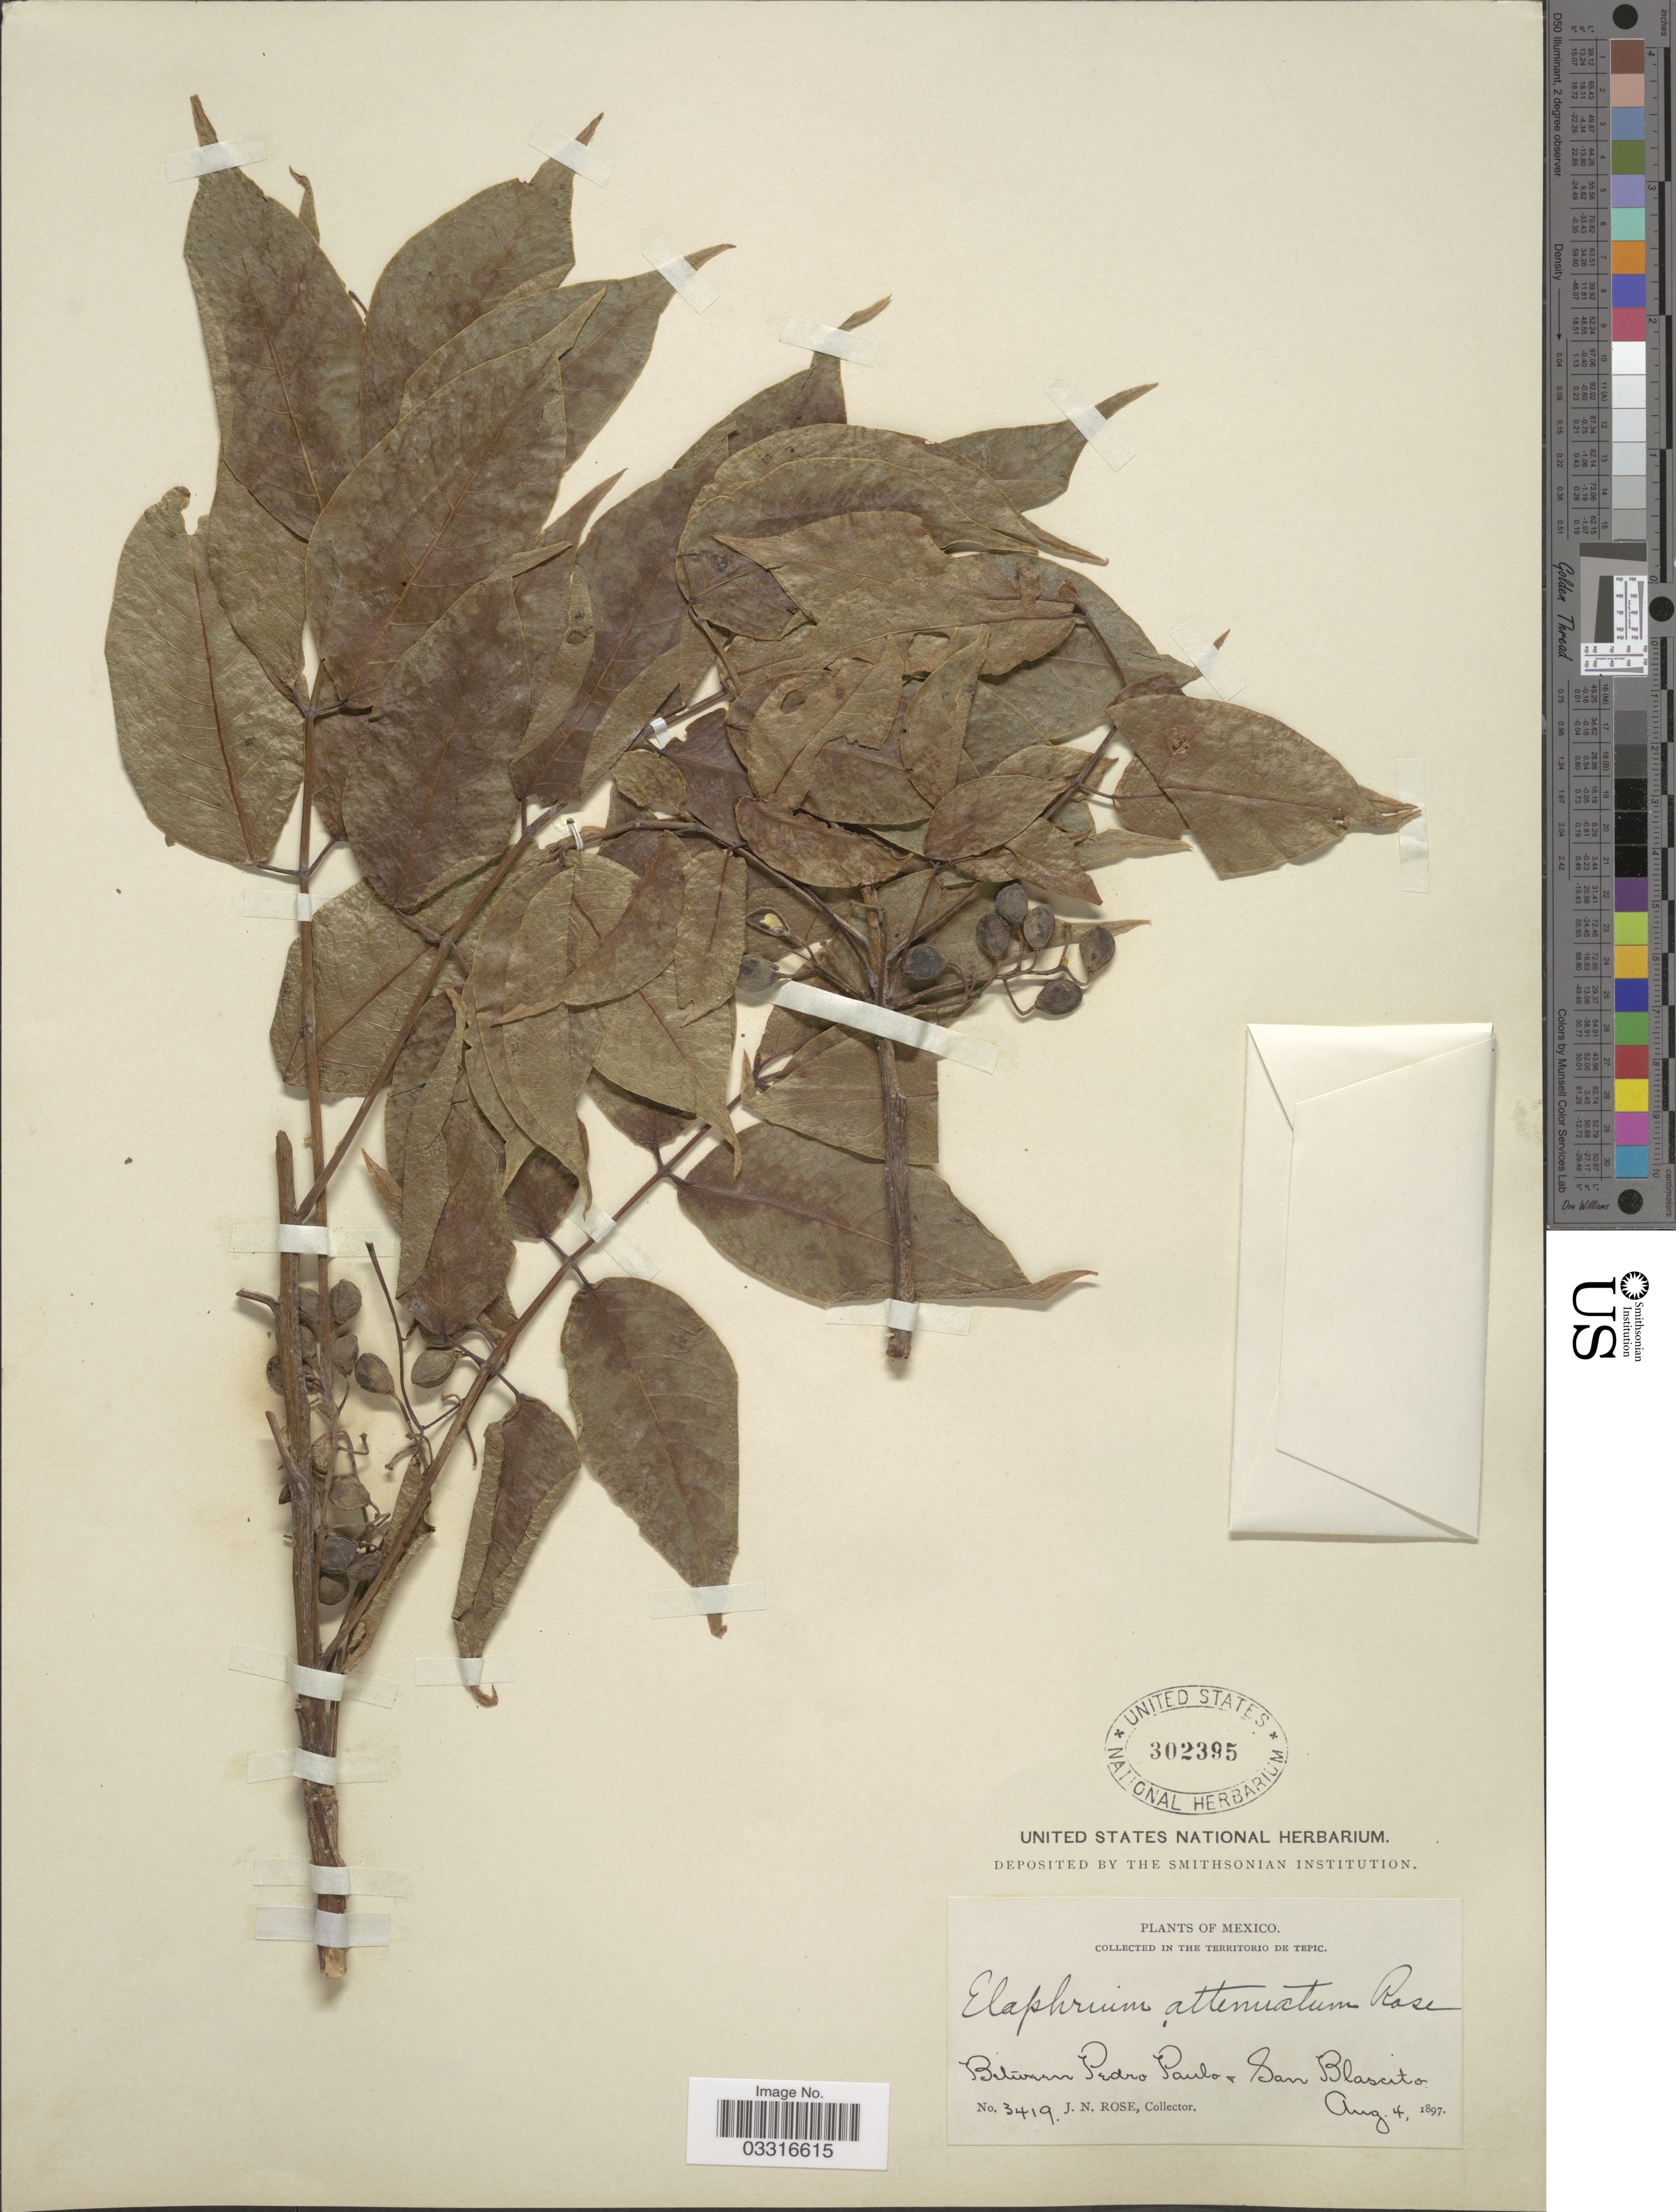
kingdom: Plantae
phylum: Tracheophyta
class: Magnoliopsida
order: Sapindales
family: Burseraceae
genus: Bursera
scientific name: Bursera attenuata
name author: (Rose) L. Riley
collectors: J. N. Rose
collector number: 3419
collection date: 1897-08-04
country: Mexico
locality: In the Territorio de Tepic, Between Pedro Paulo & San Blascito.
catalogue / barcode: US 302395